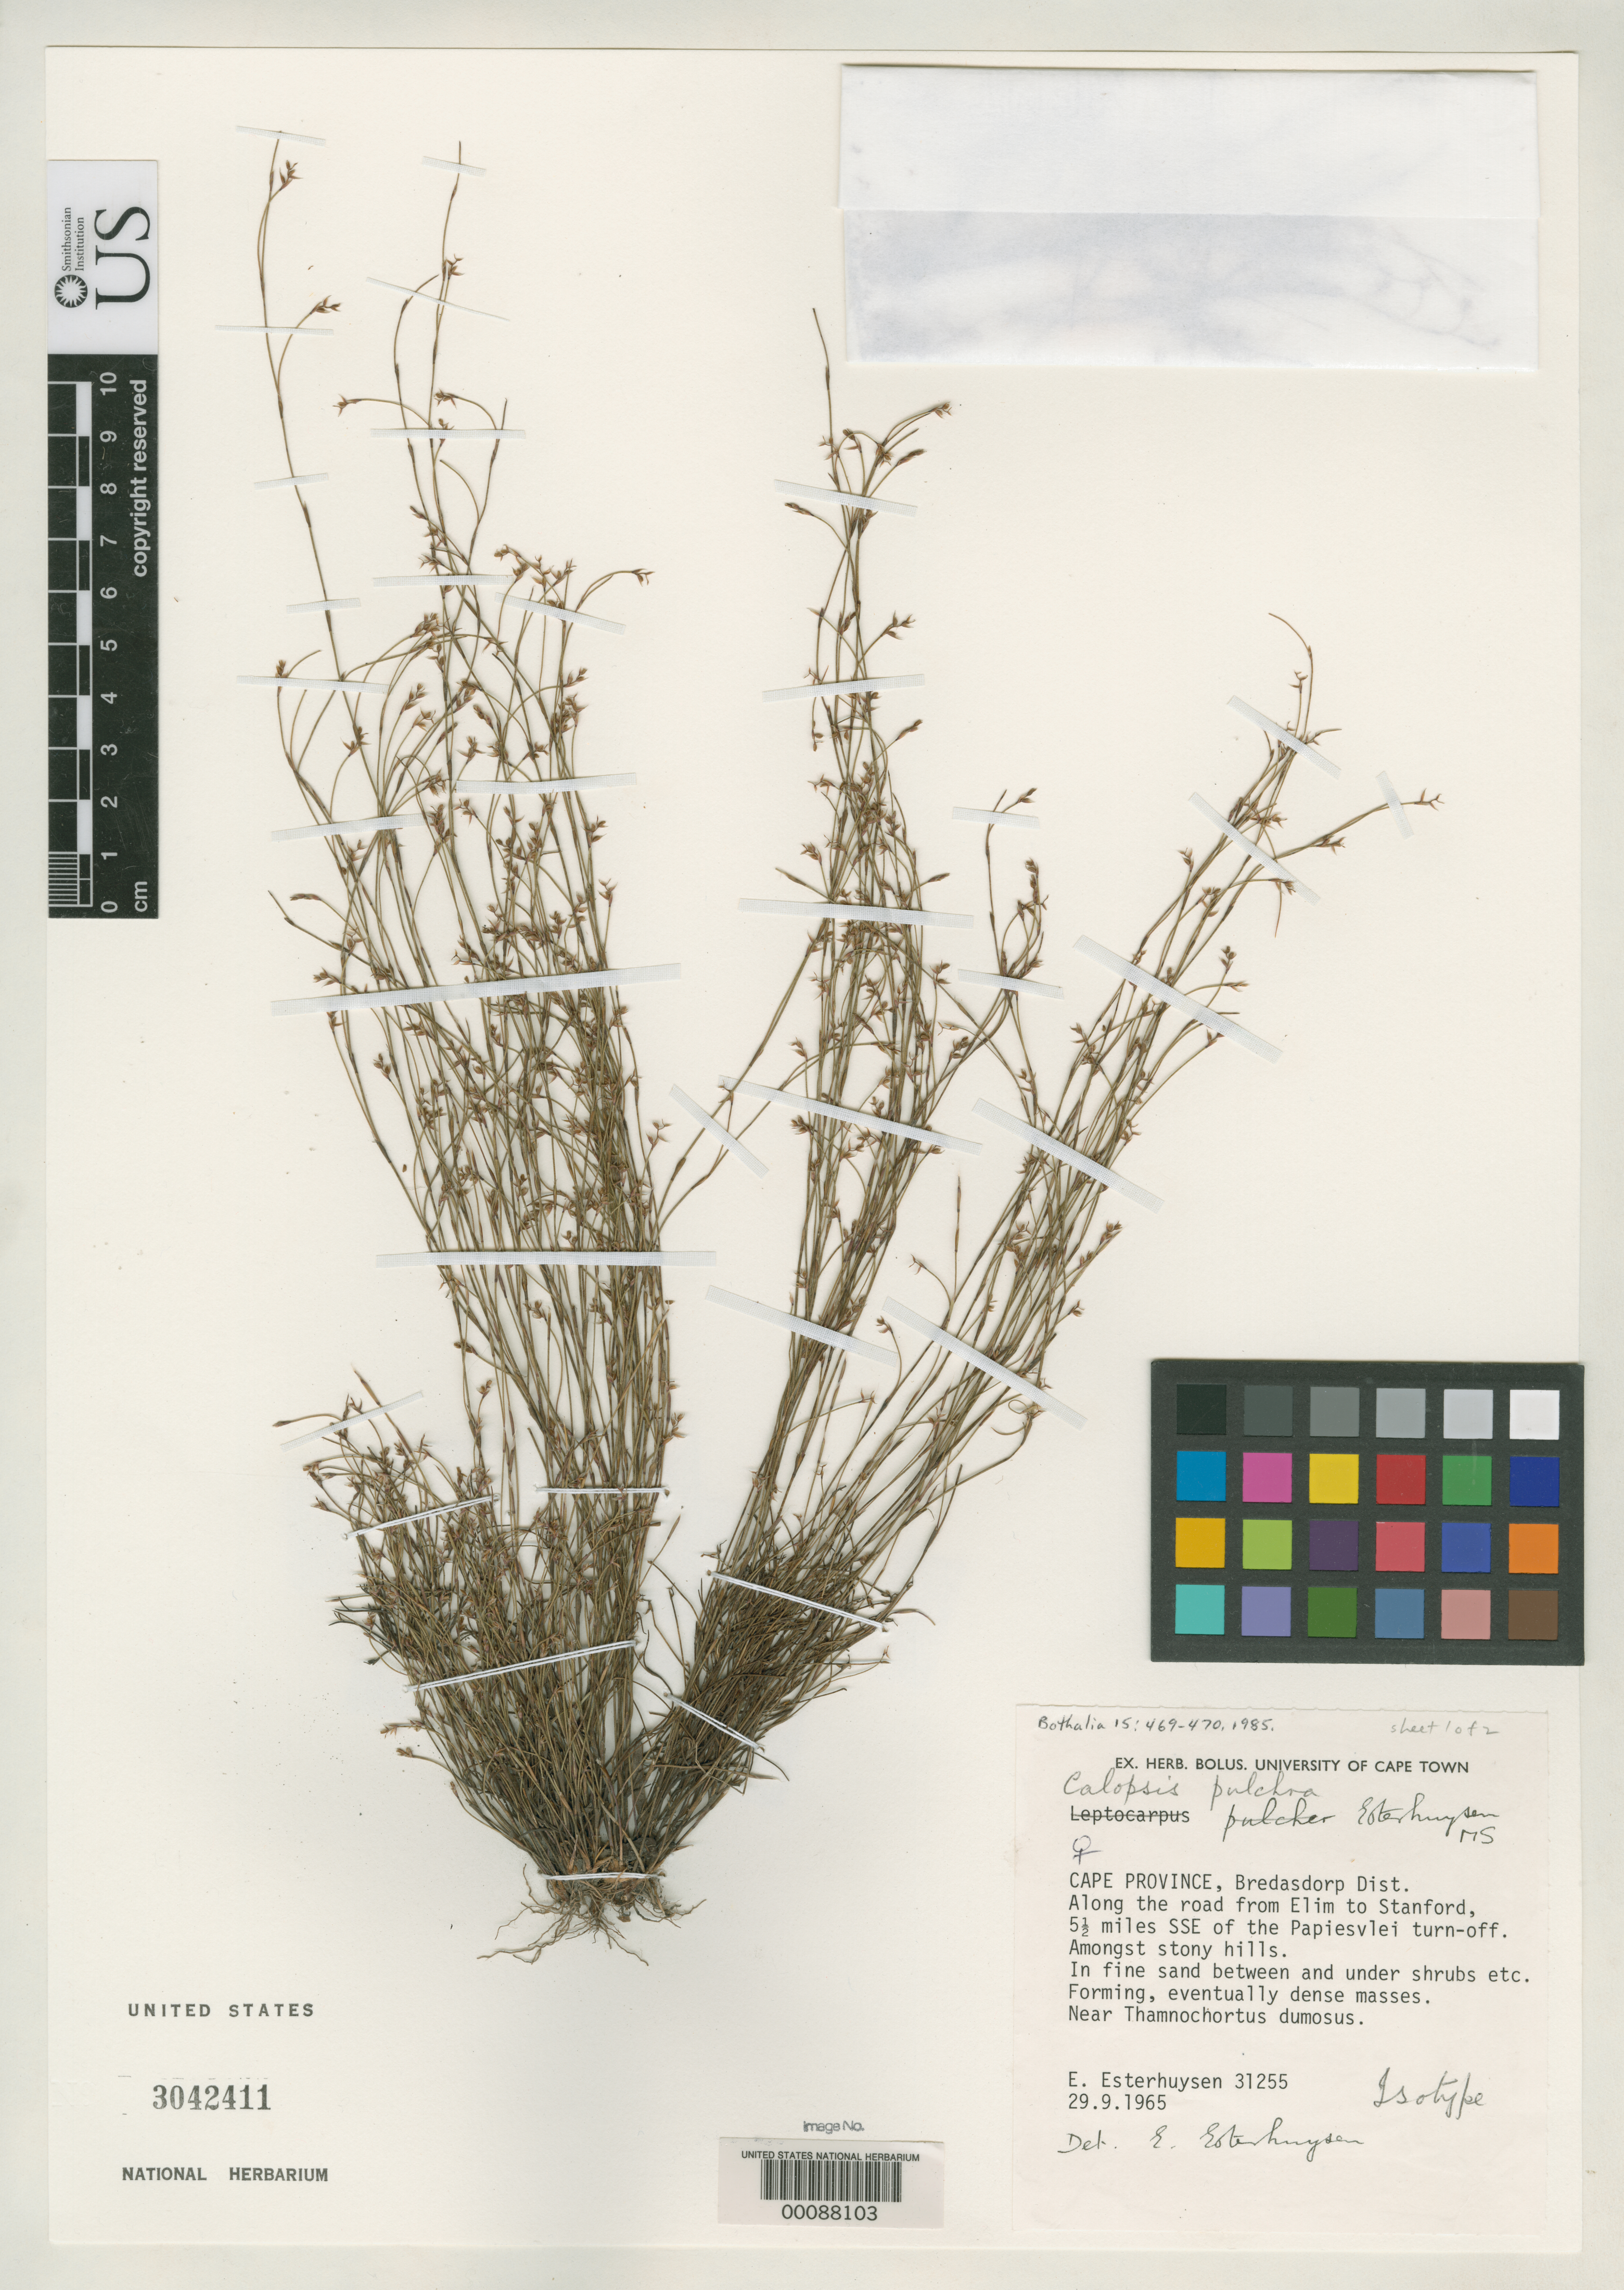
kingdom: Plantae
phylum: Tracheophyta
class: Liliopsida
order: Poales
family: Restionaceae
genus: Calopsis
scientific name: Calopsis pulchra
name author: Esterh.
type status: Isotype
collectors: E. E. Esterhuysen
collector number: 31255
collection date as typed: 29 Sep 1965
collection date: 1965-09-29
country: South Africa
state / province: Western Cape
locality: Along road from Elim-Stanford, 5.5 mi SSE of Papiesvlei turn-off.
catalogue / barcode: US 3042411